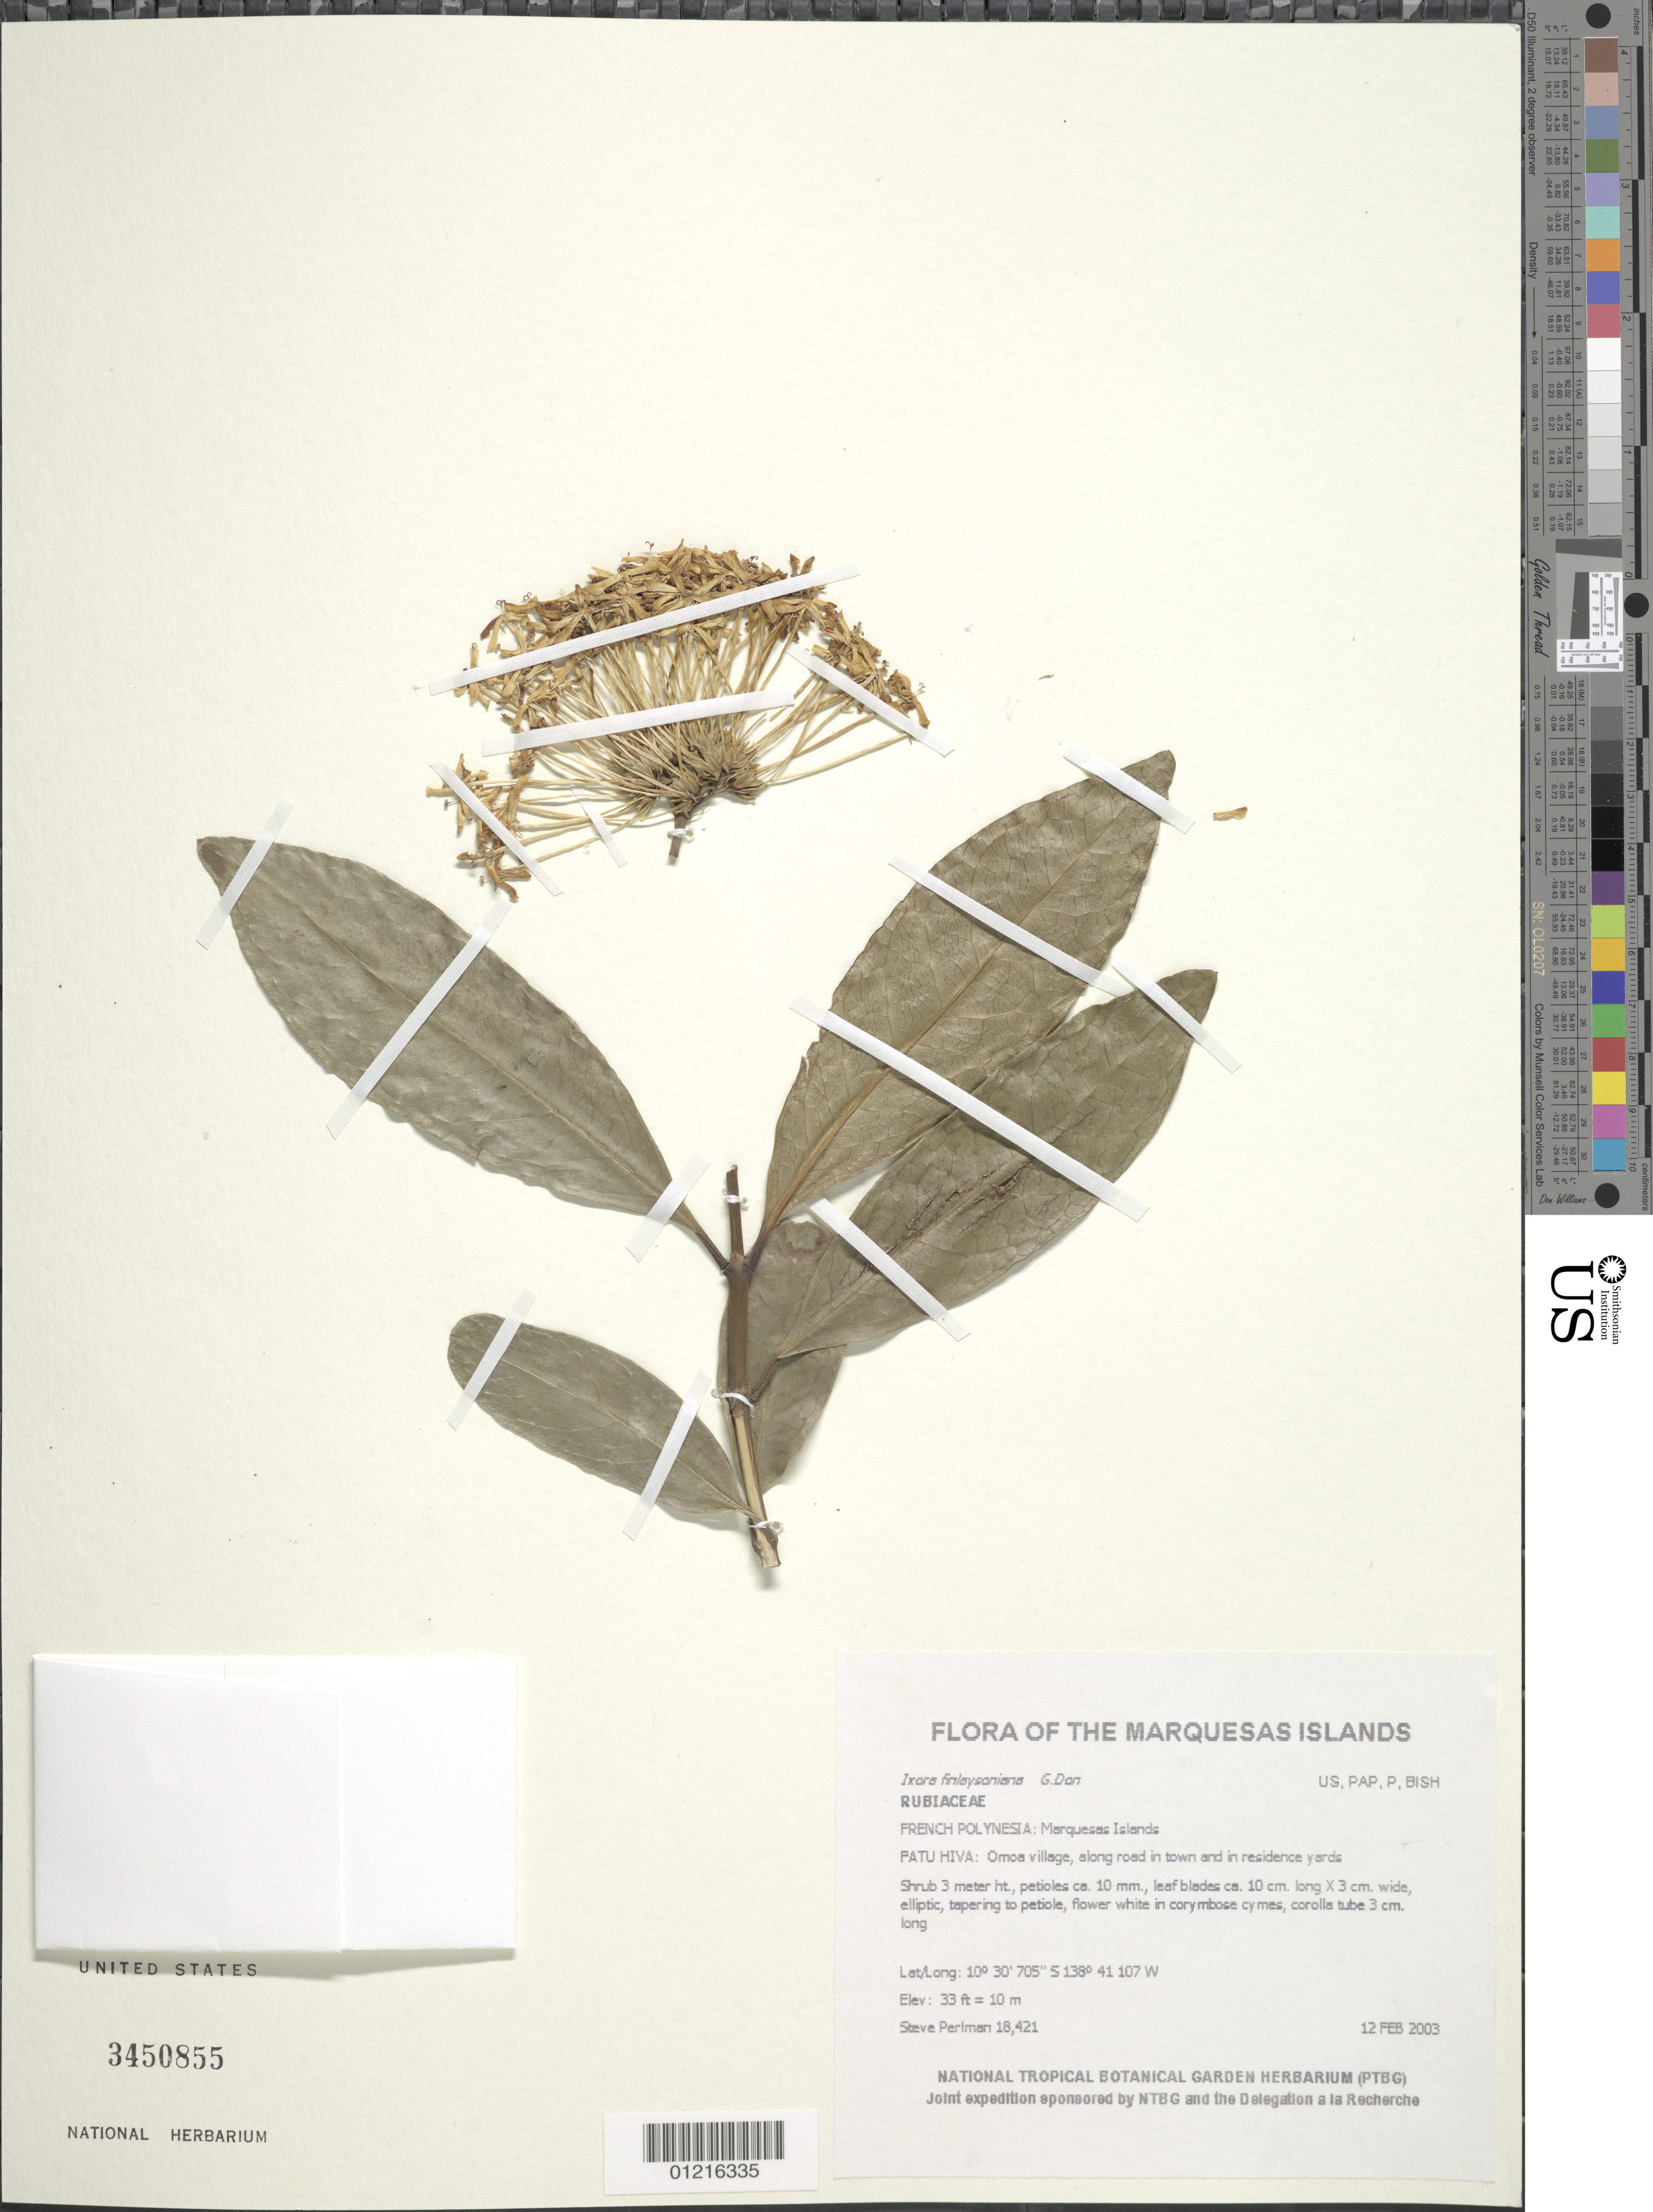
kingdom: Plantae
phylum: Tracheophyta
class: Magnoliopsida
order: Gentianales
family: Rubiaceae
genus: Ixora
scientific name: Ixora finlaysoniana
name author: Wall. ex G. Don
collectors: S. P. Perlman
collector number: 18421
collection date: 2003-02-12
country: French Polynesia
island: Fatu Hiva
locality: Omoa village, along road in town and in residence yards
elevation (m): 10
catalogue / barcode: US 3450855